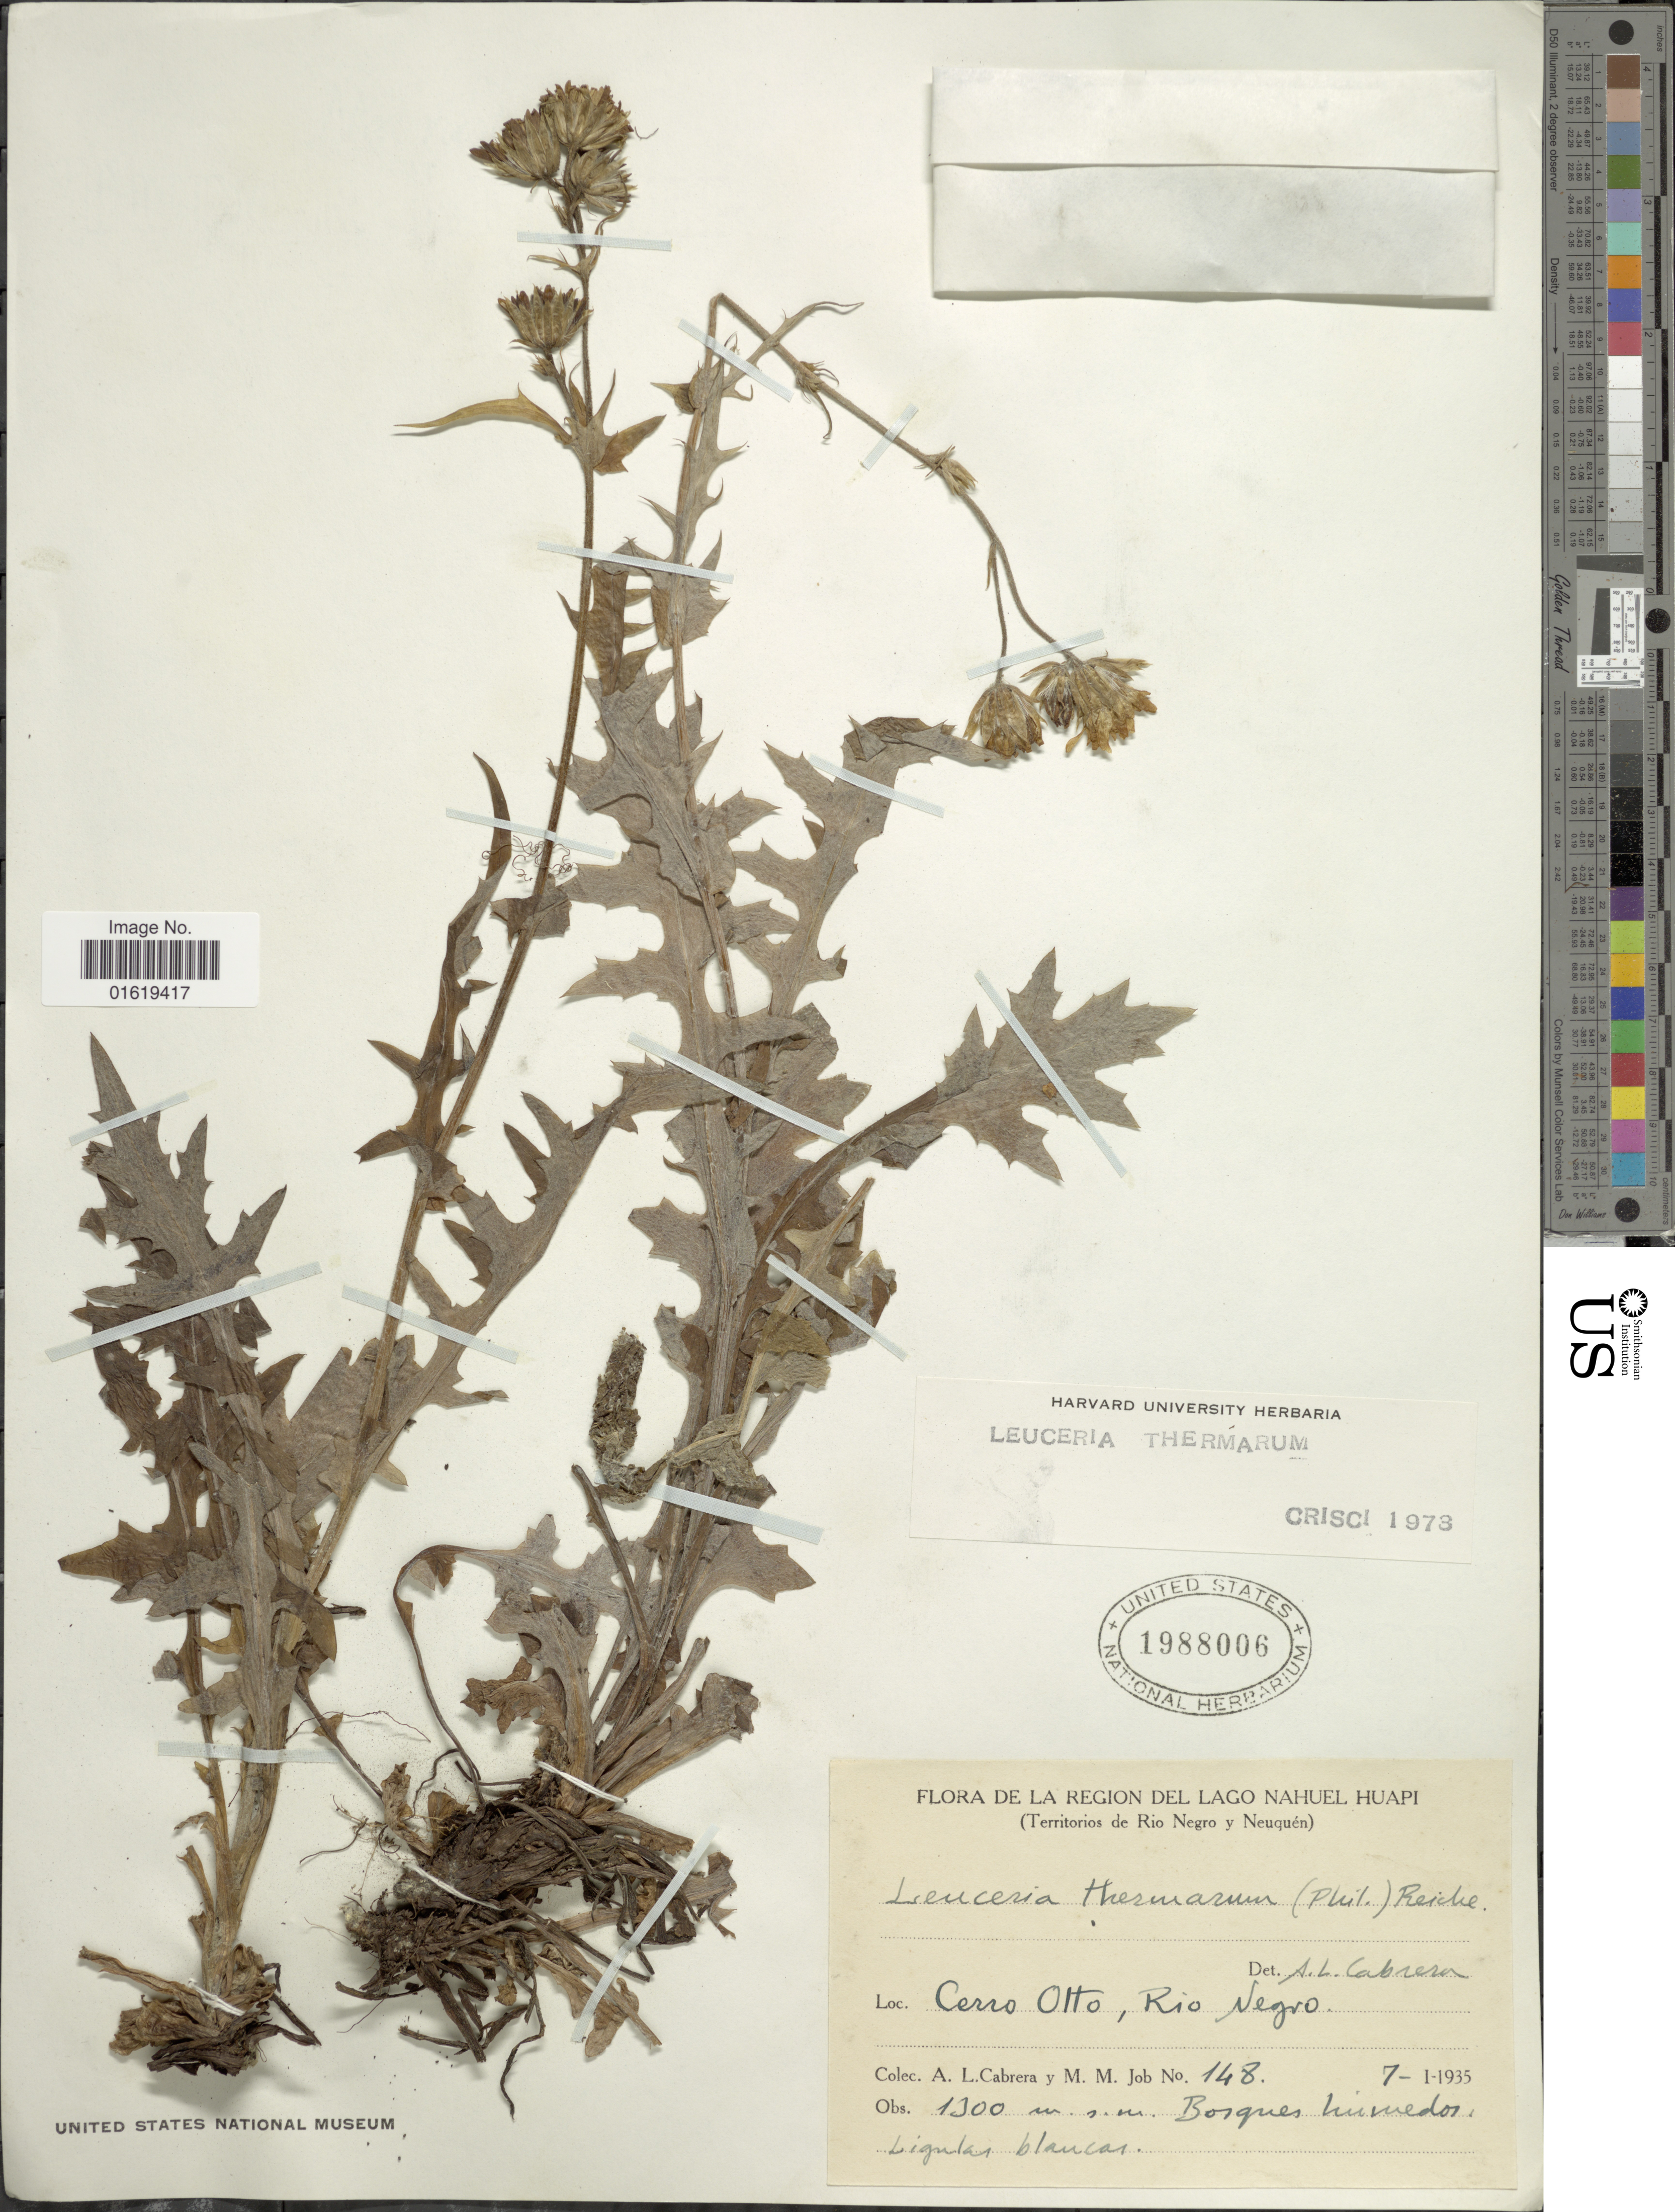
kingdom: Plantae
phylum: Tracheophyta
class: Magnoliopsida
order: Asterales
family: Asteraceae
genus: Leucheria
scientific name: Leucheria thermarum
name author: (Phil.) Phil.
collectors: A. L. Cabrera & M. Job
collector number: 148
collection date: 1935-01-07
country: Argentina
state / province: Rio Negro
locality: De la Region del lago nahuel Huapi. (Territorios de Rio Negro y Neuquén). Cerro otto, Rio Negro.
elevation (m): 1300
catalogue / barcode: US 1988006